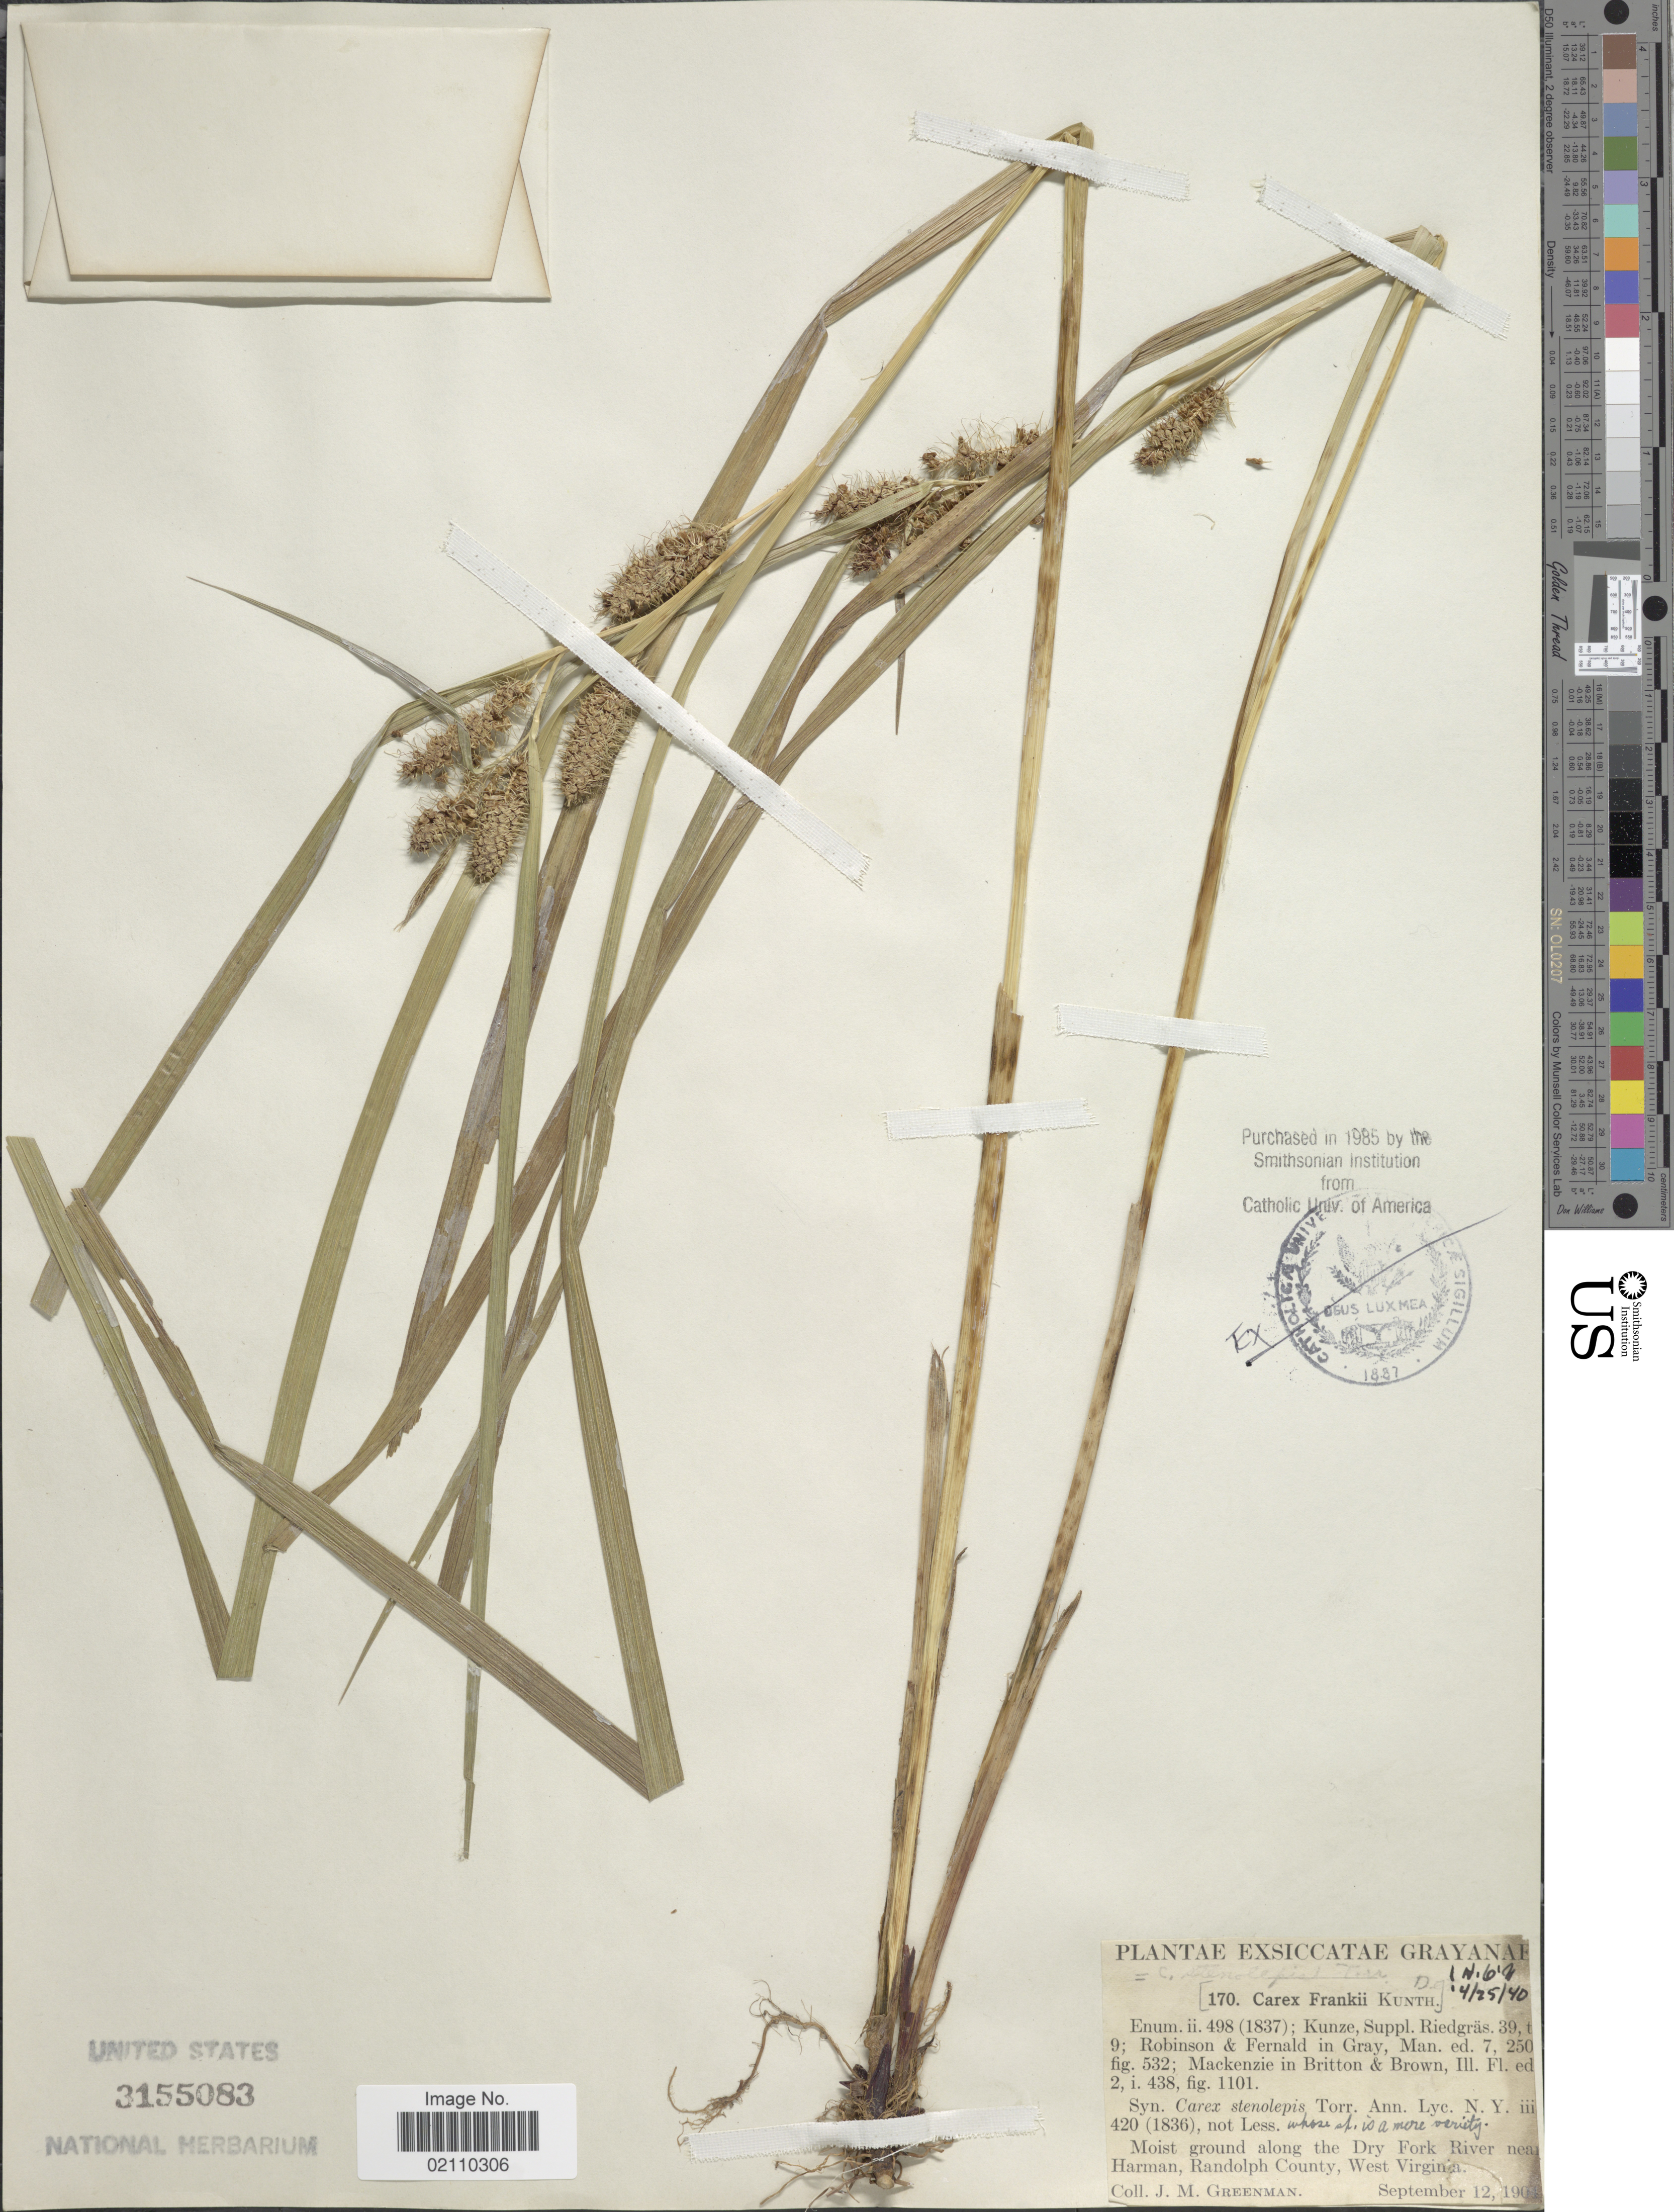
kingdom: Plantae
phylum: Tracheophyta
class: Liliopsida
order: Poales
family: Cyperaceae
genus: Carex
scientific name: Carex frankii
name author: Kunth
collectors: J. M. Greenman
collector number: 170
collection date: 1904-09-12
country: United States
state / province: West Virginia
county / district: Randoph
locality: Grayanae, moist ground along the Dry Fork River near Harman, Randolph County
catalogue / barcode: US 3155083